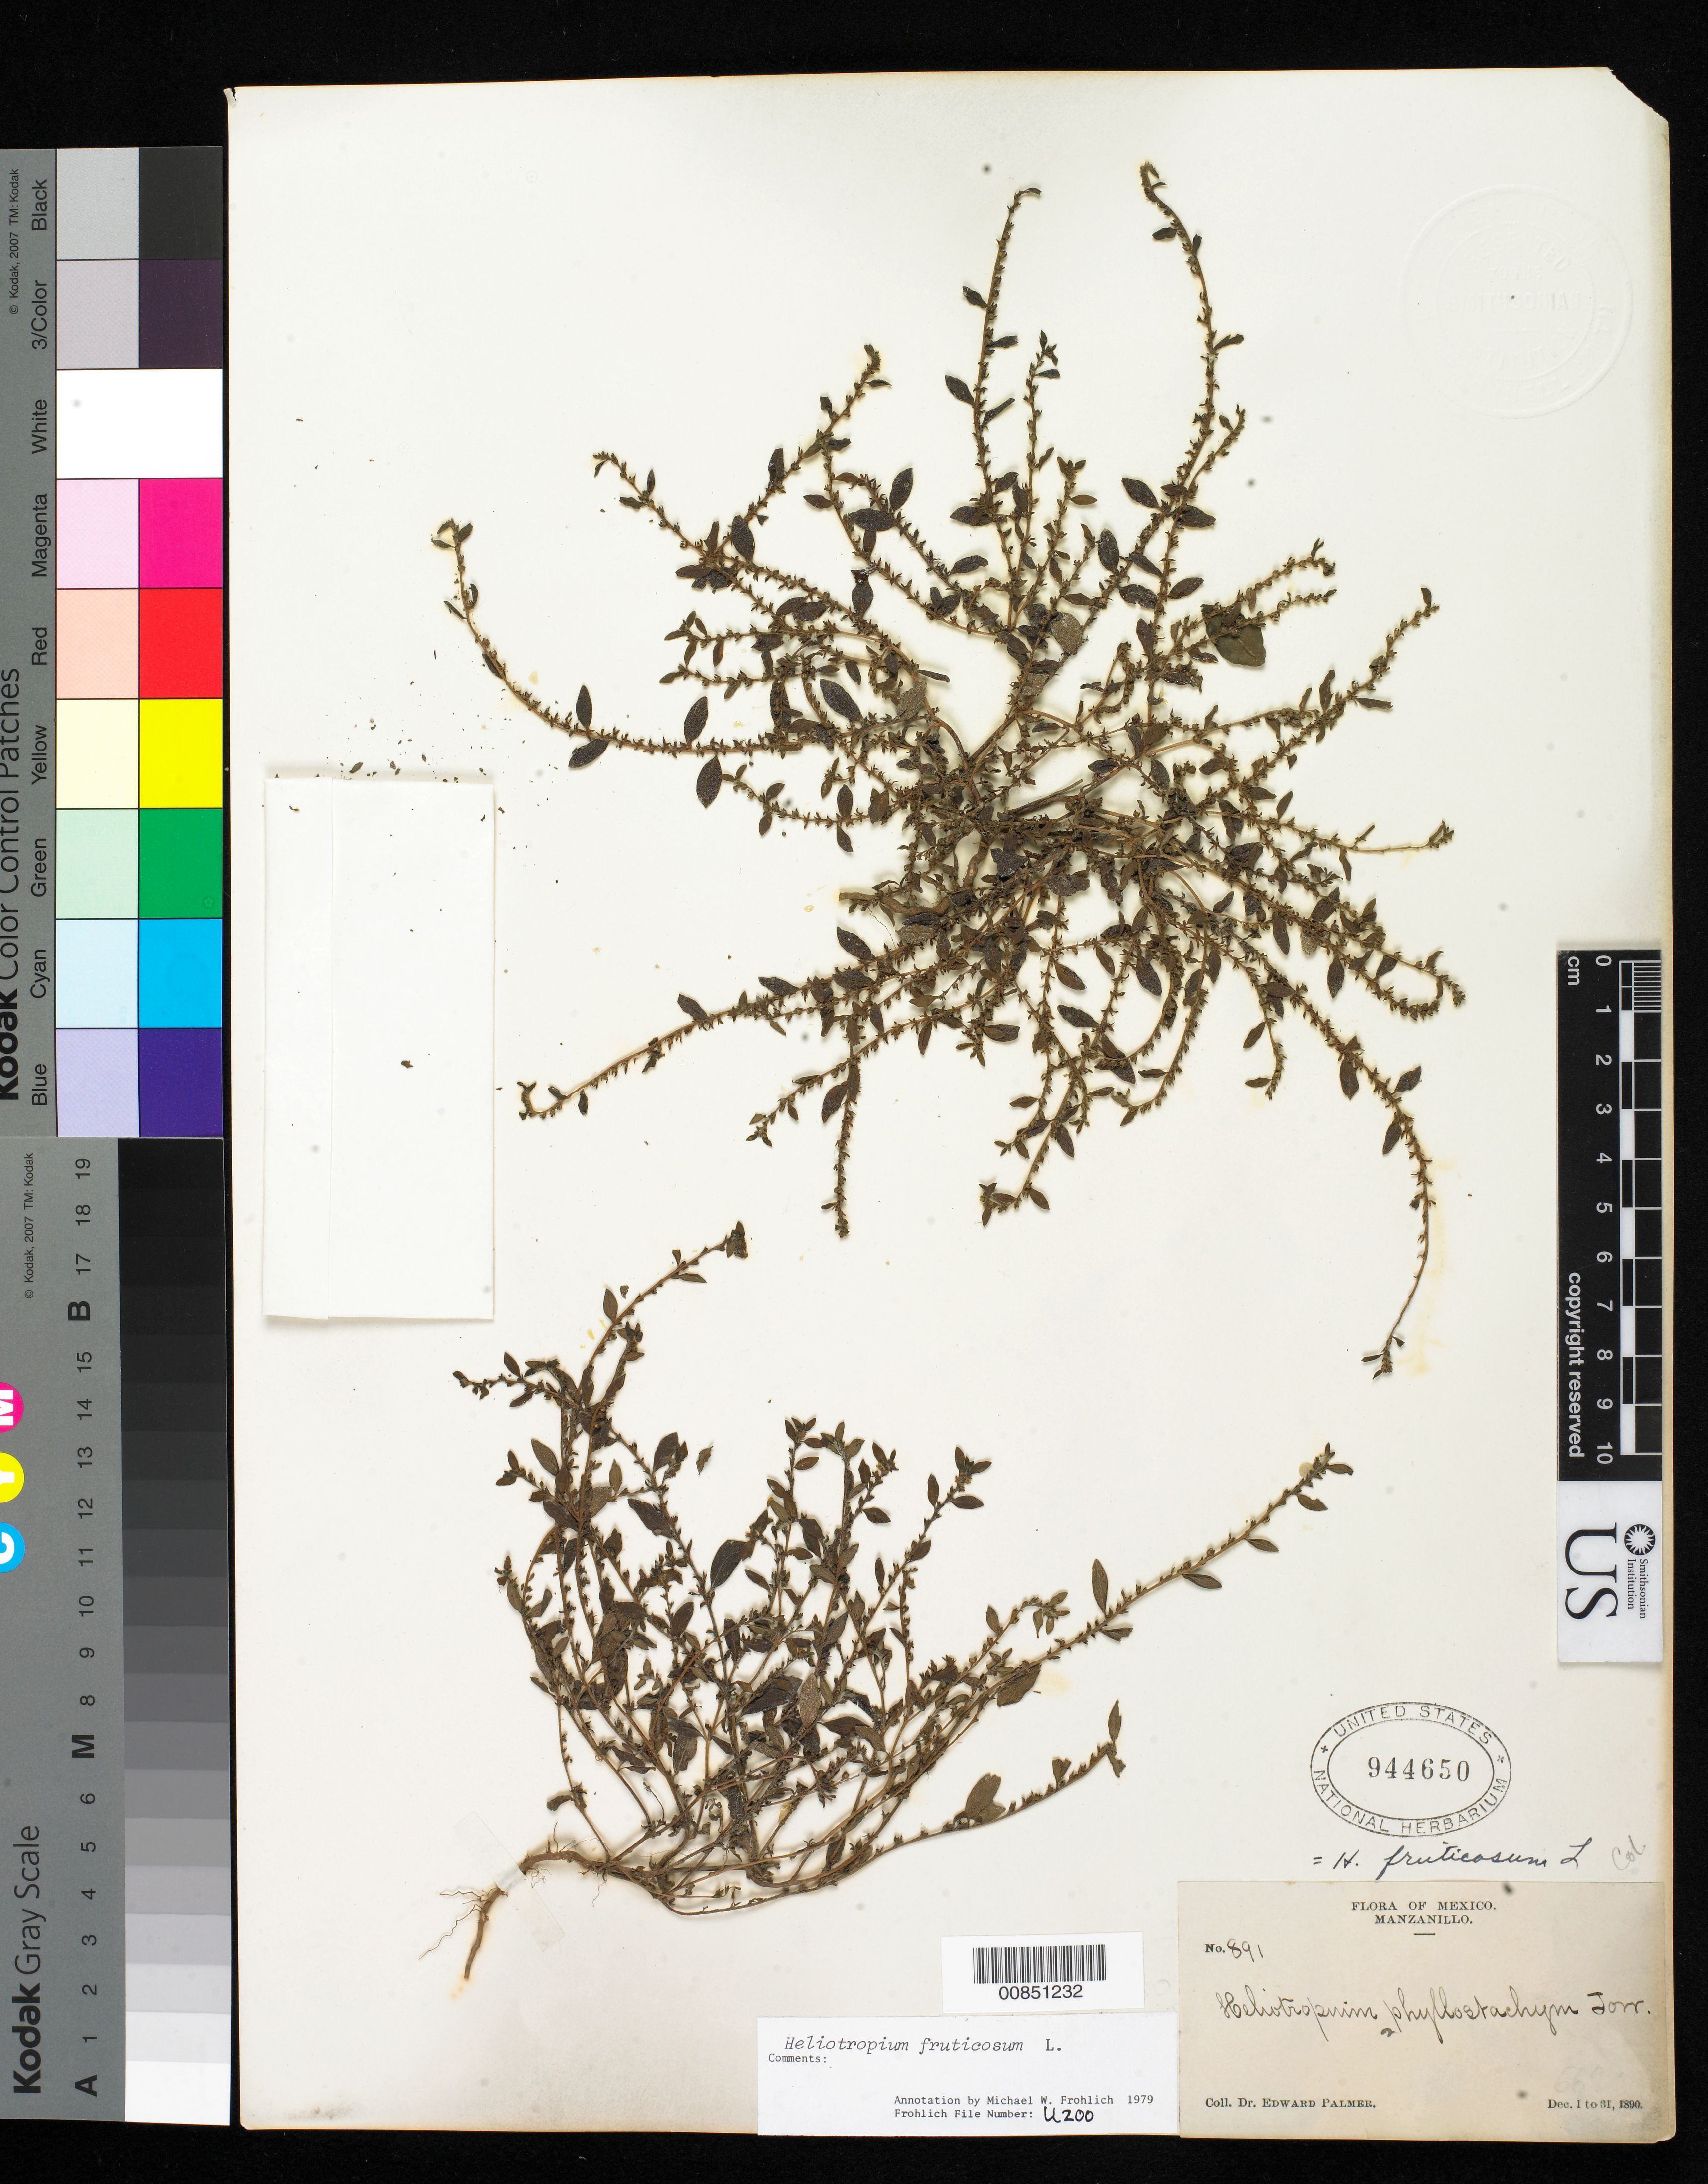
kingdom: Plantae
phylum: Tracheophyta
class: Magnoliopsida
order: Boraginales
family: Heliotropiaceae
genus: Euploca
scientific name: Euploca fruticosa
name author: (L.) J.I.M. Melo & Semir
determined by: Feuillet, C.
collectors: E. Palmer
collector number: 891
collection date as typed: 01 Dec 1890 to 31 Dec 1890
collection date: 1890-12-01/1890-12-31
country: Mexico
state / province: Colima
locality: Manzanillo, Colima.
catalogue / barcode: US 944650